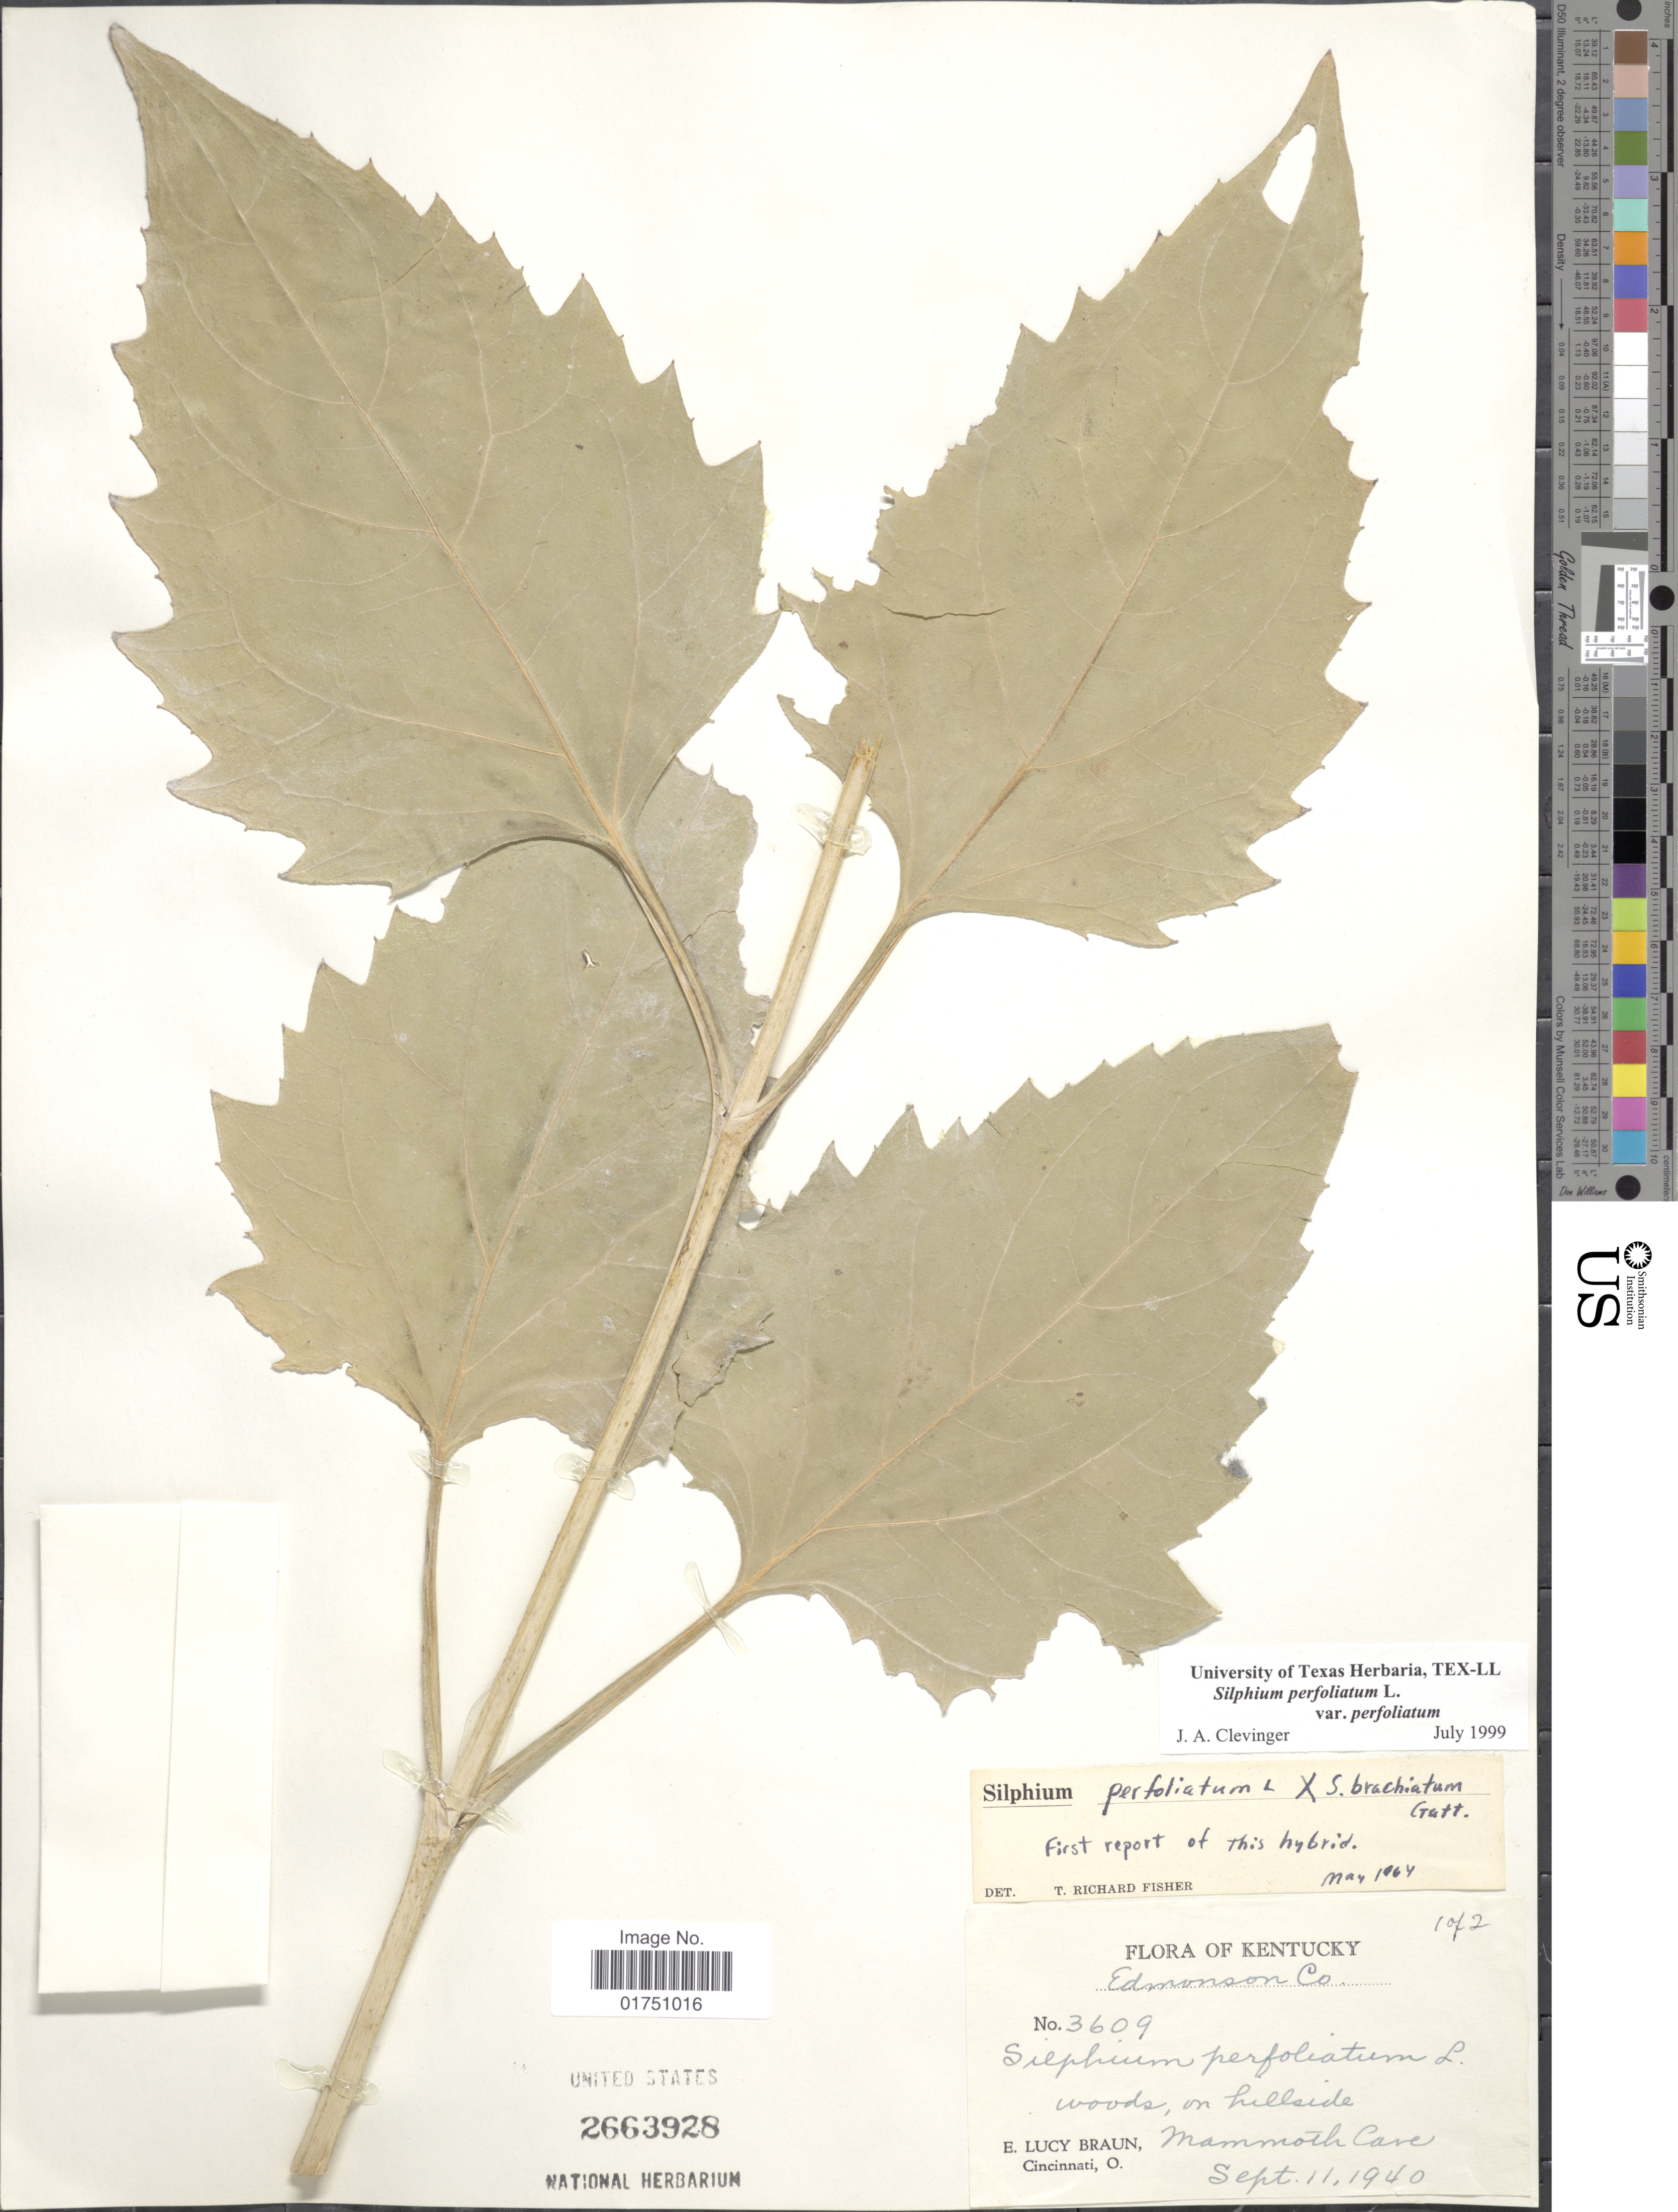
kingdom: Plantae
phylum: Tracheophyta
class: Magnoliopsida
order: Asterales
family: Asteraceae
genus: Silphium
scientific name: Silphium perfoliatum var. perfoliatum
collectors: E. L. Braun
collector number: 3609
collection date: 1940-09-11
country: United States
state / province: Kentucky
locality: Edmonson Co. Woods, on hillside Mammoth Cave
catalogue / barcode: US 2663928